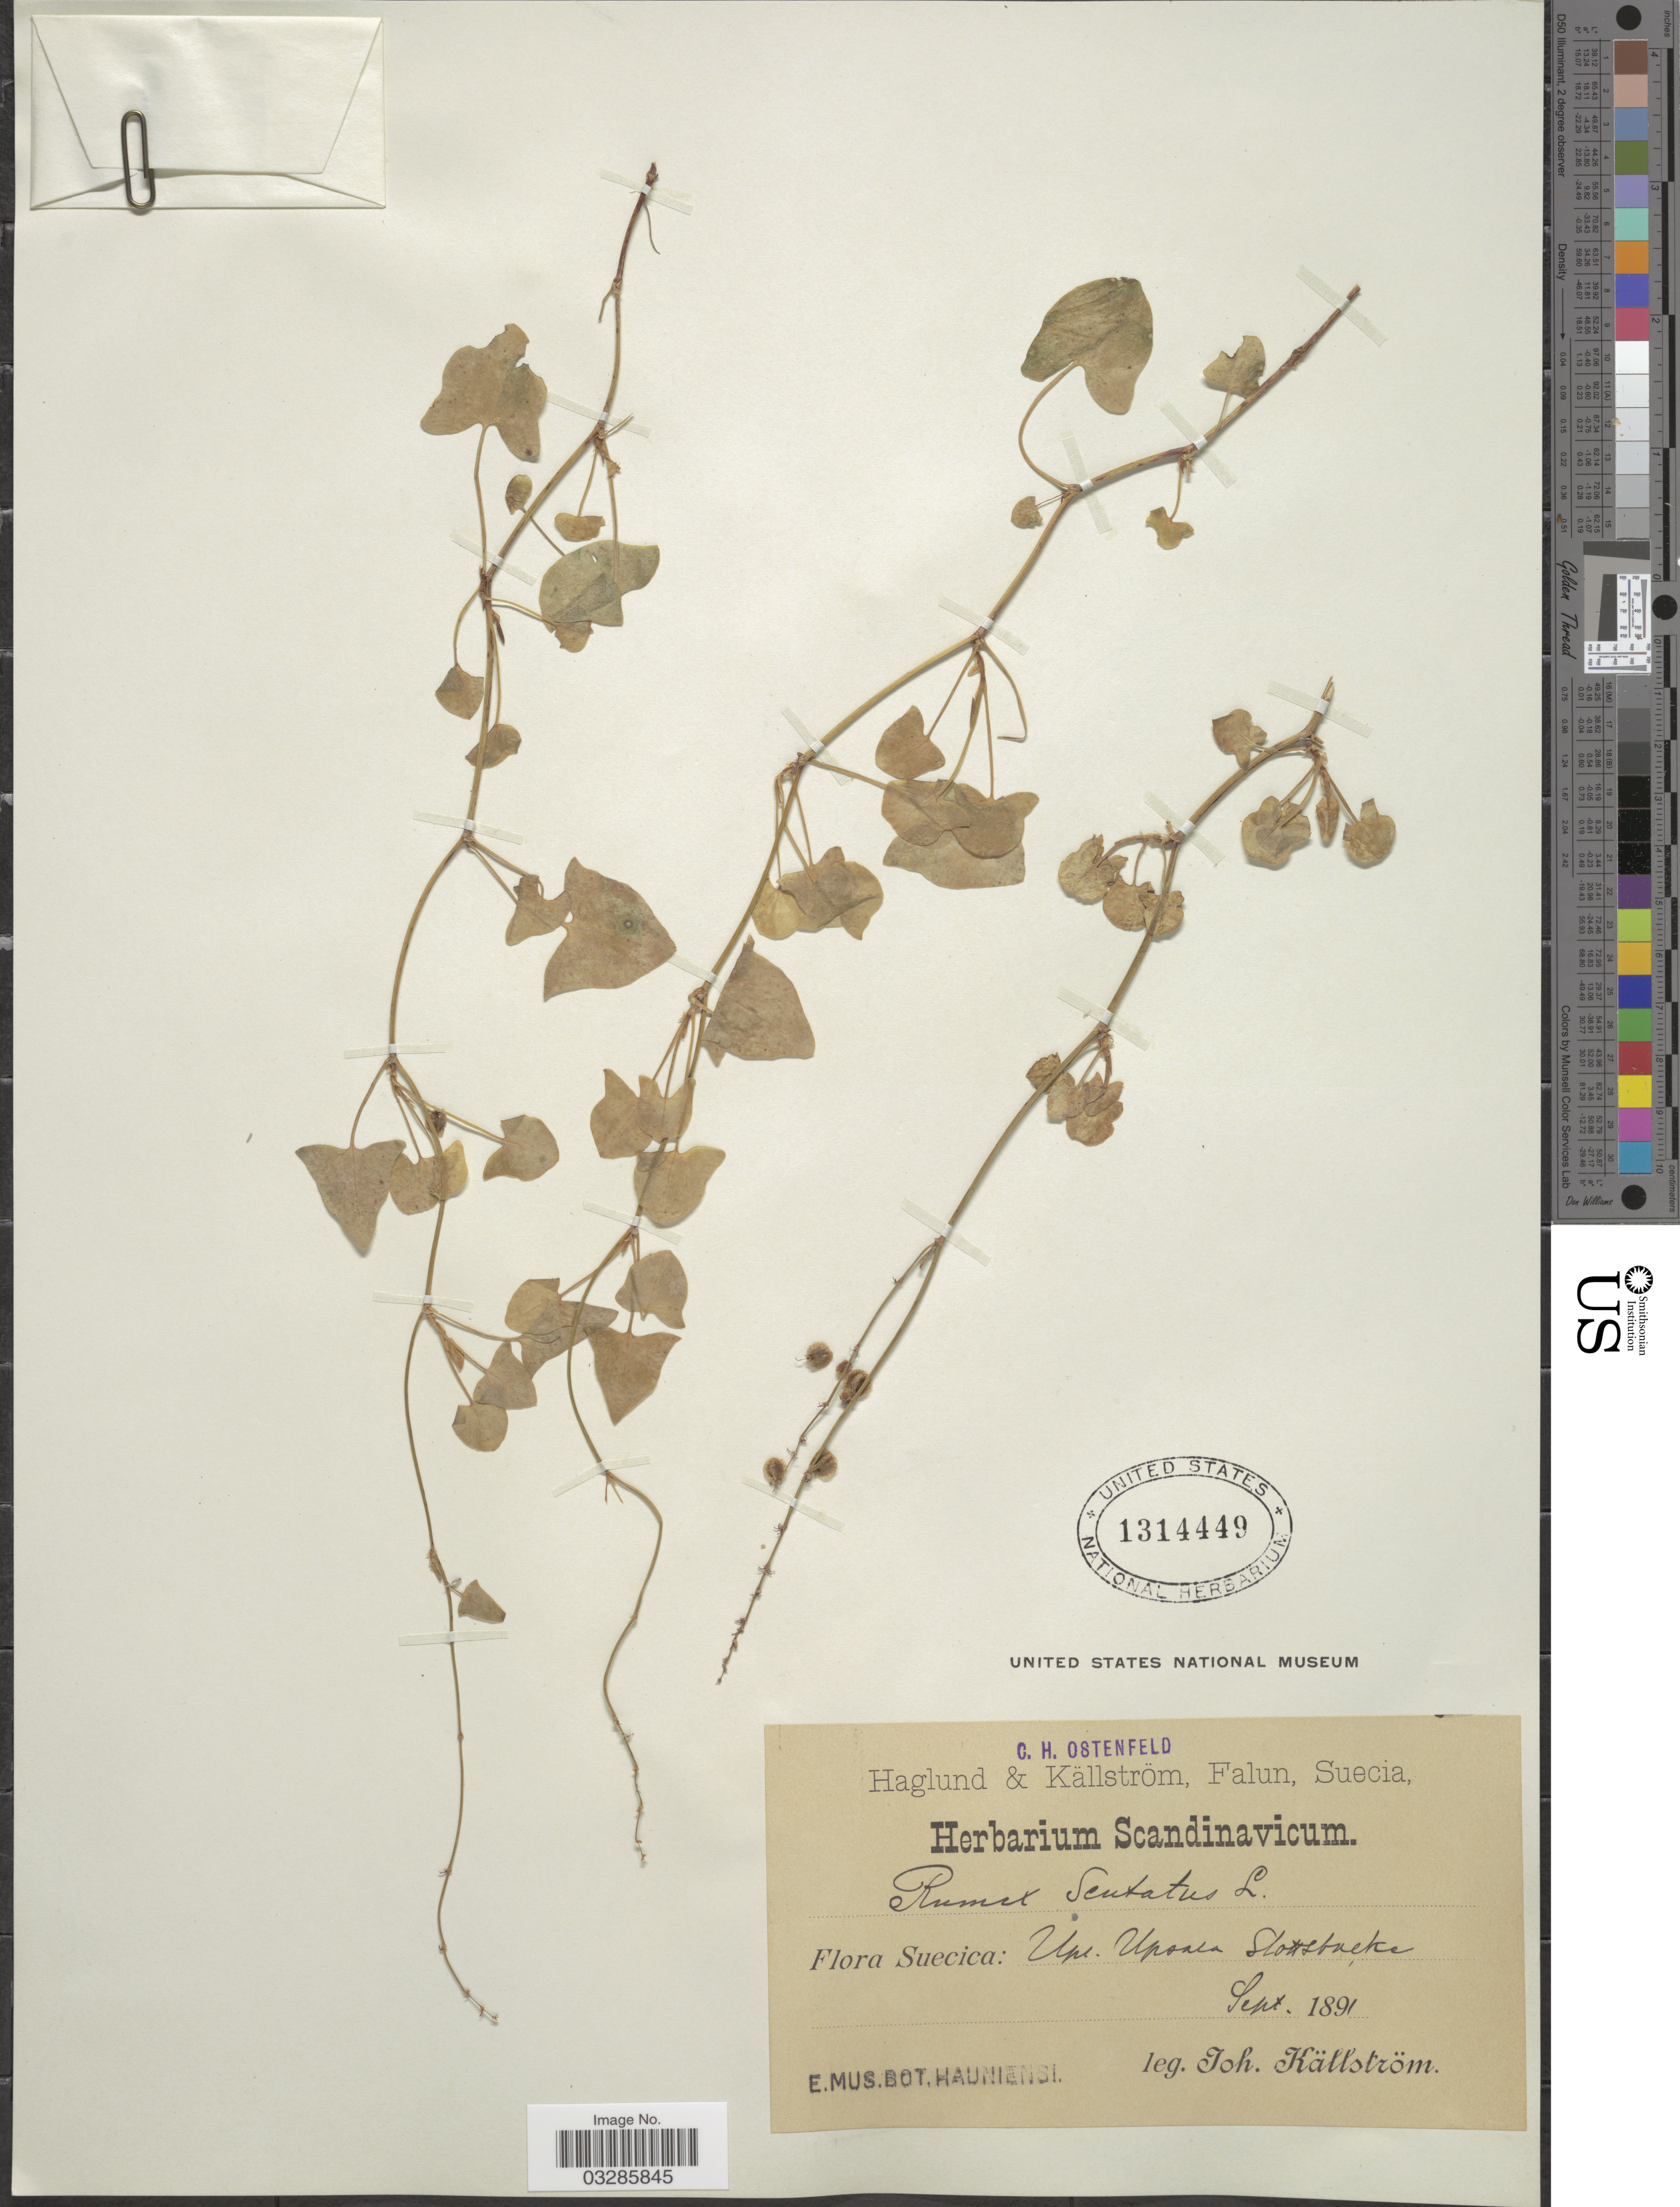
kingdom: Plantae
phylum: Tracheophyta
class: Magnoliopsida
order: Caryophyllales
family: Polygonaceae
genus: Rumex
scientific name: Rumex scutatus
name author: L.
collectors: J. Källström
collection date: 1891-09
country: Sweden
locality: Suecica: Upl. Upsala Slottsbacke.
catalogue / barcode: US 1314449